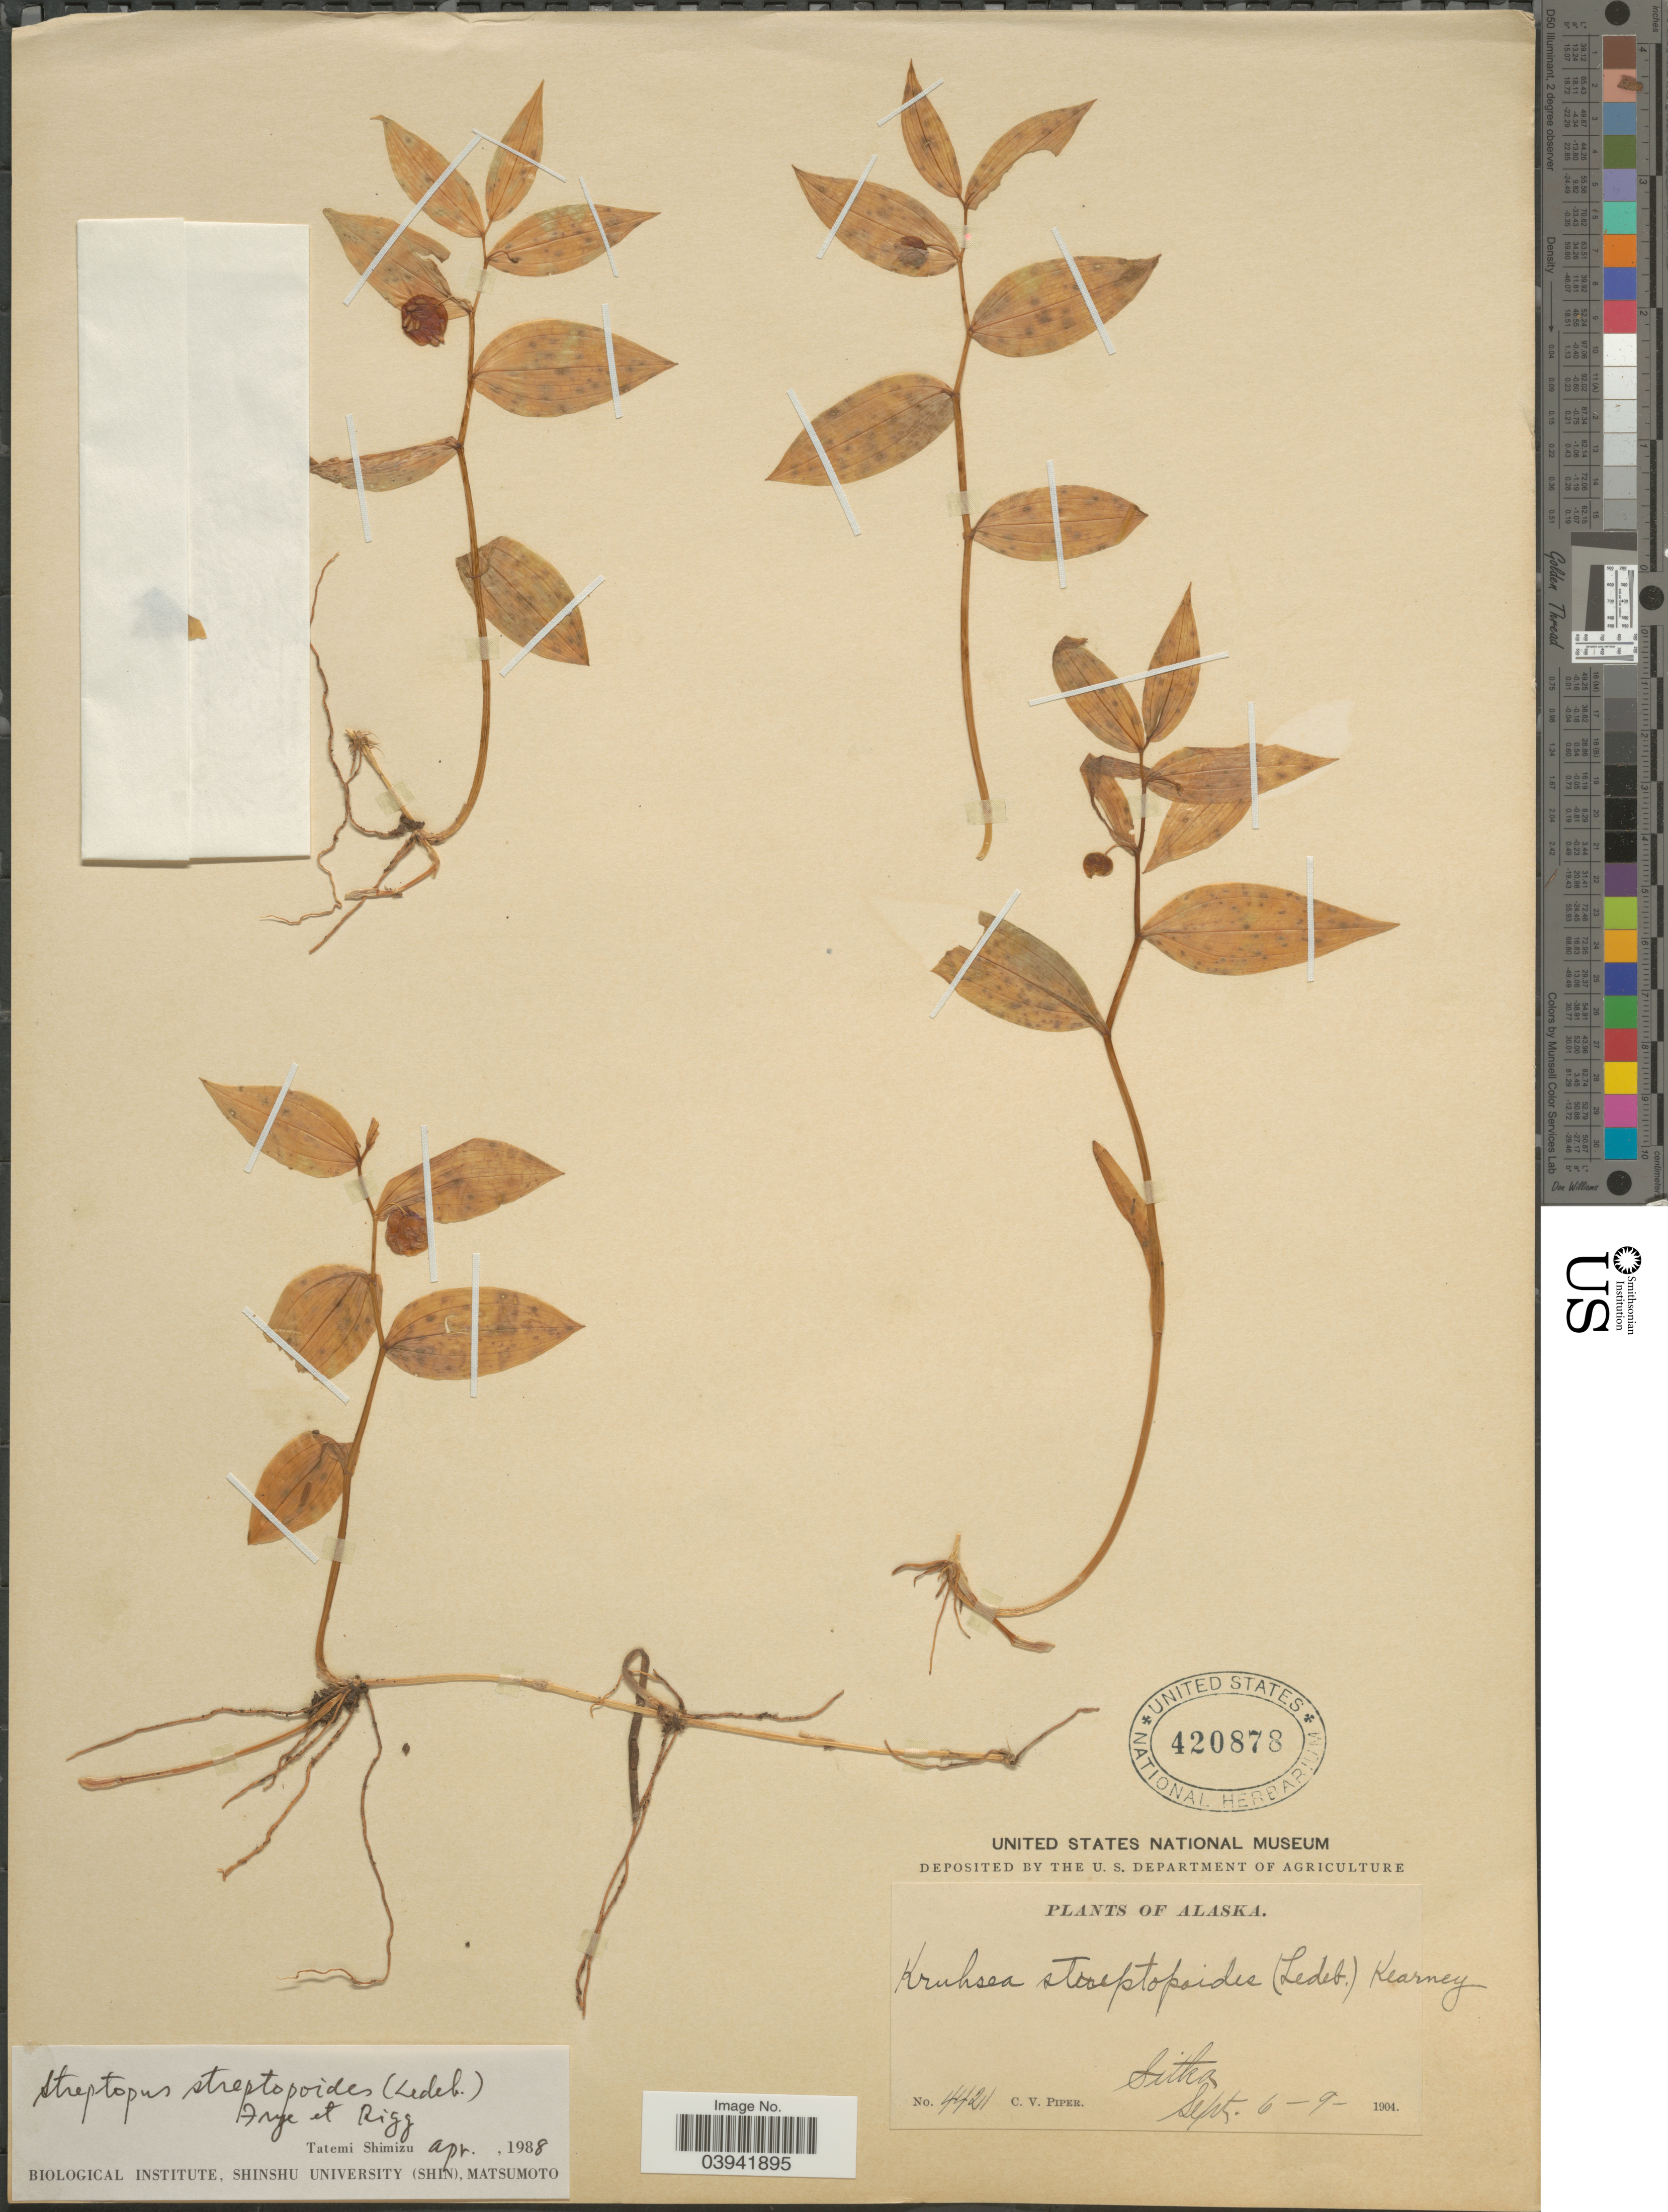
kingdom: Plantae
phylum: Tracheophyta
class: Liliopsida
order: Liliales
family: Liliaceae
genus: Streptopus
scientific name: Streptopus streptopoides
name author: (Ledeb.) Frye & Rigg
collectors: C. V. Piper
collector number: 4421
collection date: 1904-09-06/1904-09-09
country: United States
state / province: Alaska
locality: Sitka.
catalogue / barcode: US 420878